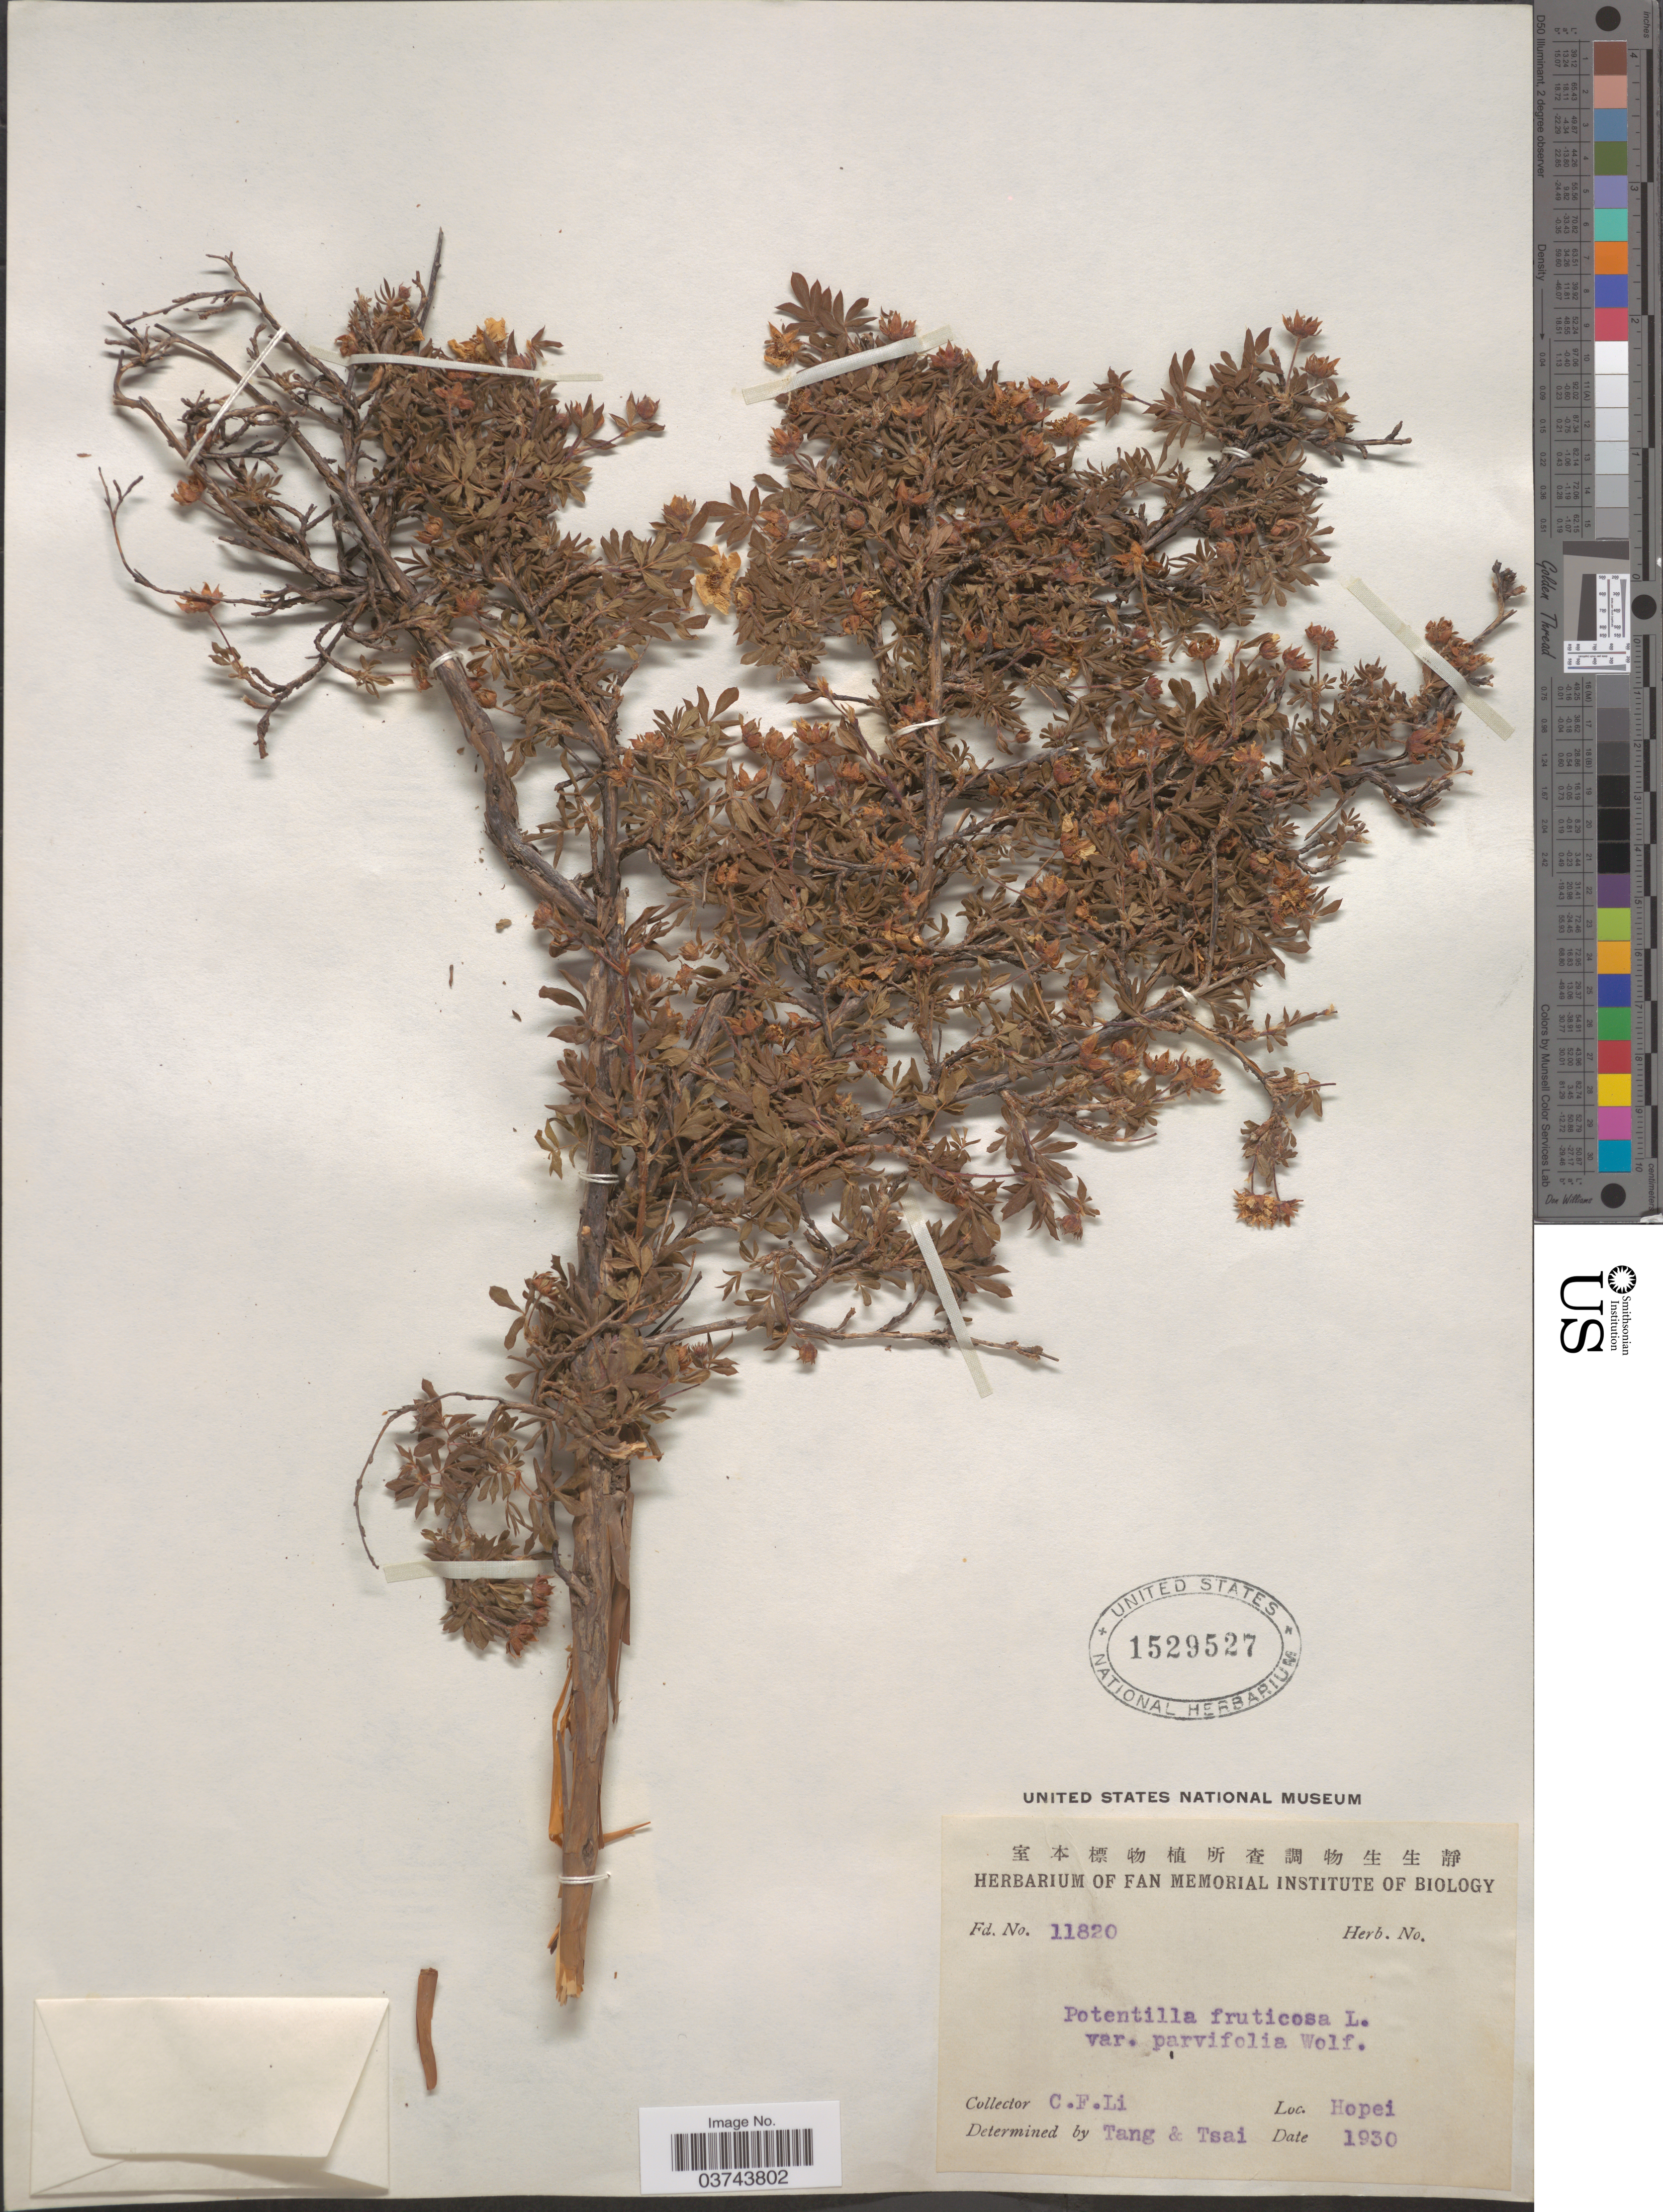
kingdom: Plantae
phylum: Tracheophyta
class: Magnoliopsida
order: Rosales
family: Rosaceae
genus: Dasiphora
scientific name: Dasiphora parvifolia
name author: (Fisch. ex Lehm.) Juz.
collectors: C. F. Li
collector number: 11820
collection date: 1930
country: China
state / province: Hebei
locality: Hopei.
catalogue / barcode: US 1529527